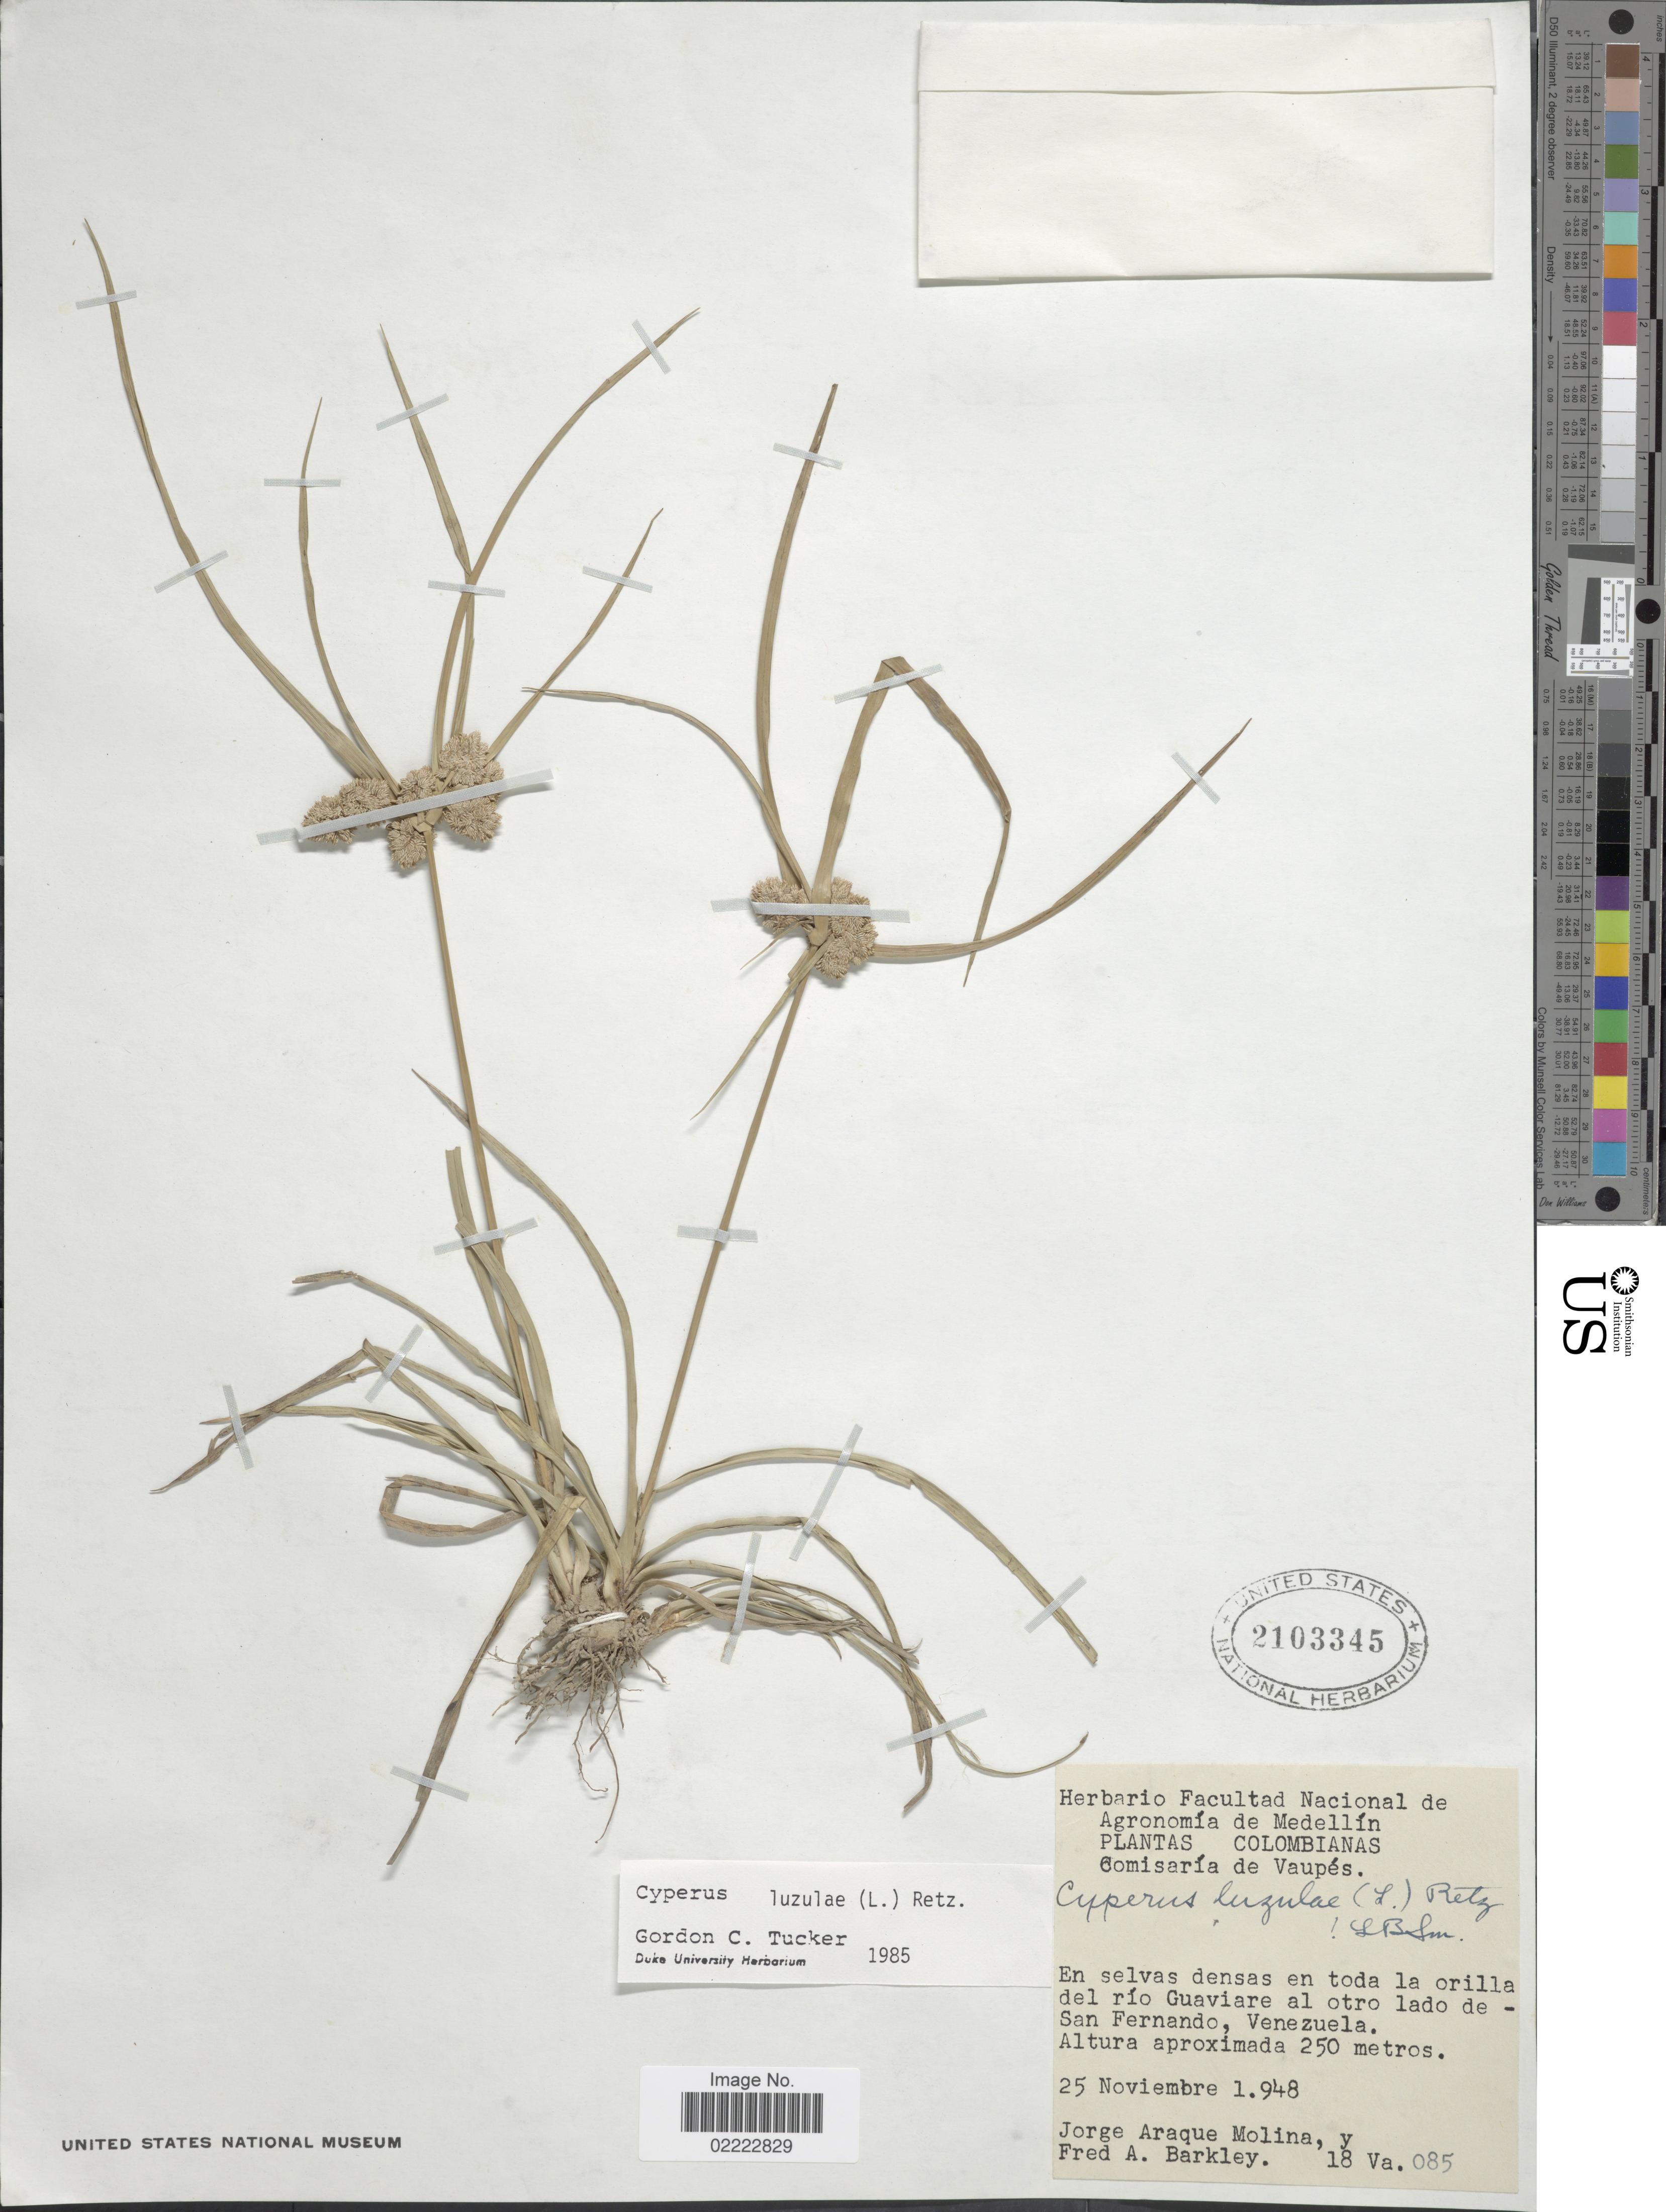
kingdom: Plantae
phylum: Tracheophyta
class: Liliopsida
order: Poales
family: Cyperaceae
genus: Cyperus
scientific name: Cyperus luzulae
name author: (L.) Rottb. ex Retz.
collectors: J. A. Molina & F. A. Barkley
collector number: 18Va085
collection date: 1948-11-25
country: Venezuela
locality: Comisaría de Vaupés, En selvas densas en toda la orilla del río Guaviare al otro lado de San Fernando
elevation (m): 250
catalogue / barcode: US 2103345